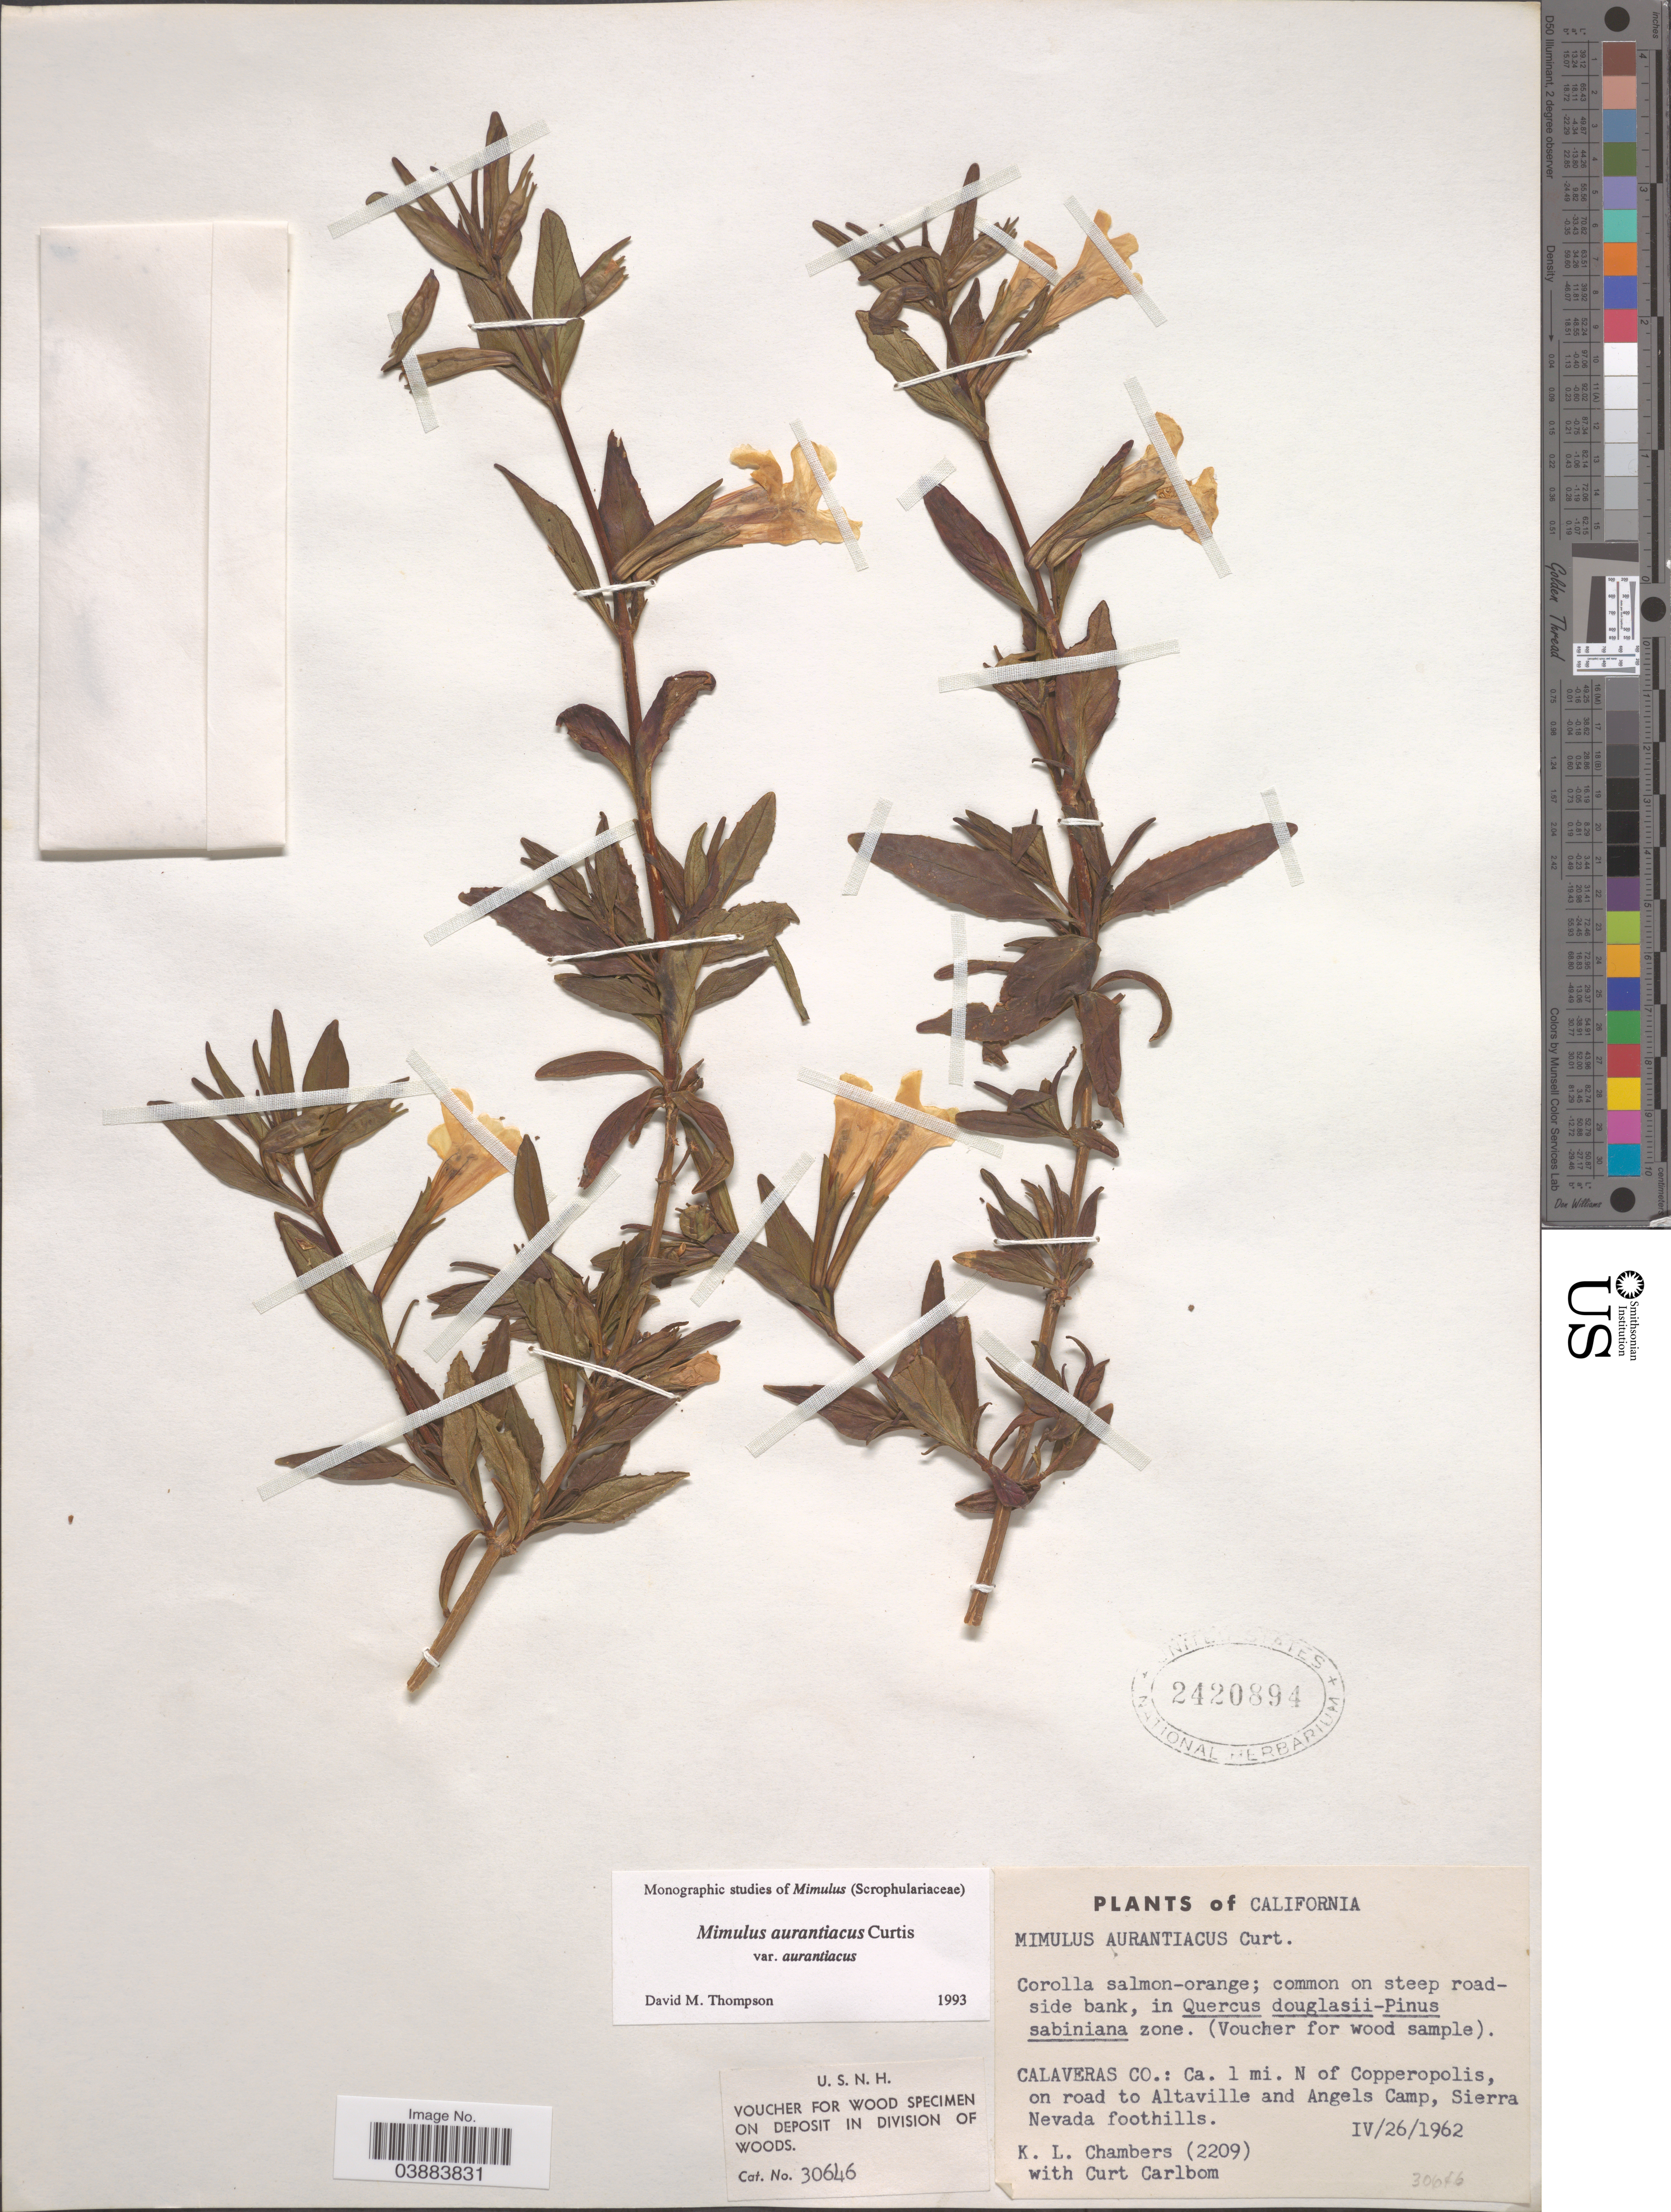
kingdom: Plantae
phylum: Tracheophyta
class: Magnoliopsida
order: Lamiales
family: Phrymaceae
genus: Diplacus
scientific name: Diplacus aurantiacus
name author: (Curtis) Jeps.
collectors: K. Chambers & C. Carlbom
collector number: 2209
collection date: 1962-04-26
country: United States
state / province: California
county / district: Calaveras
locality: Calaveras Co.: Ca. 1 mi. N of Copperopolis on road to Altaville and Angels Camp, Sierra Nevada foothills.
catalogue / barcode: US 2420894